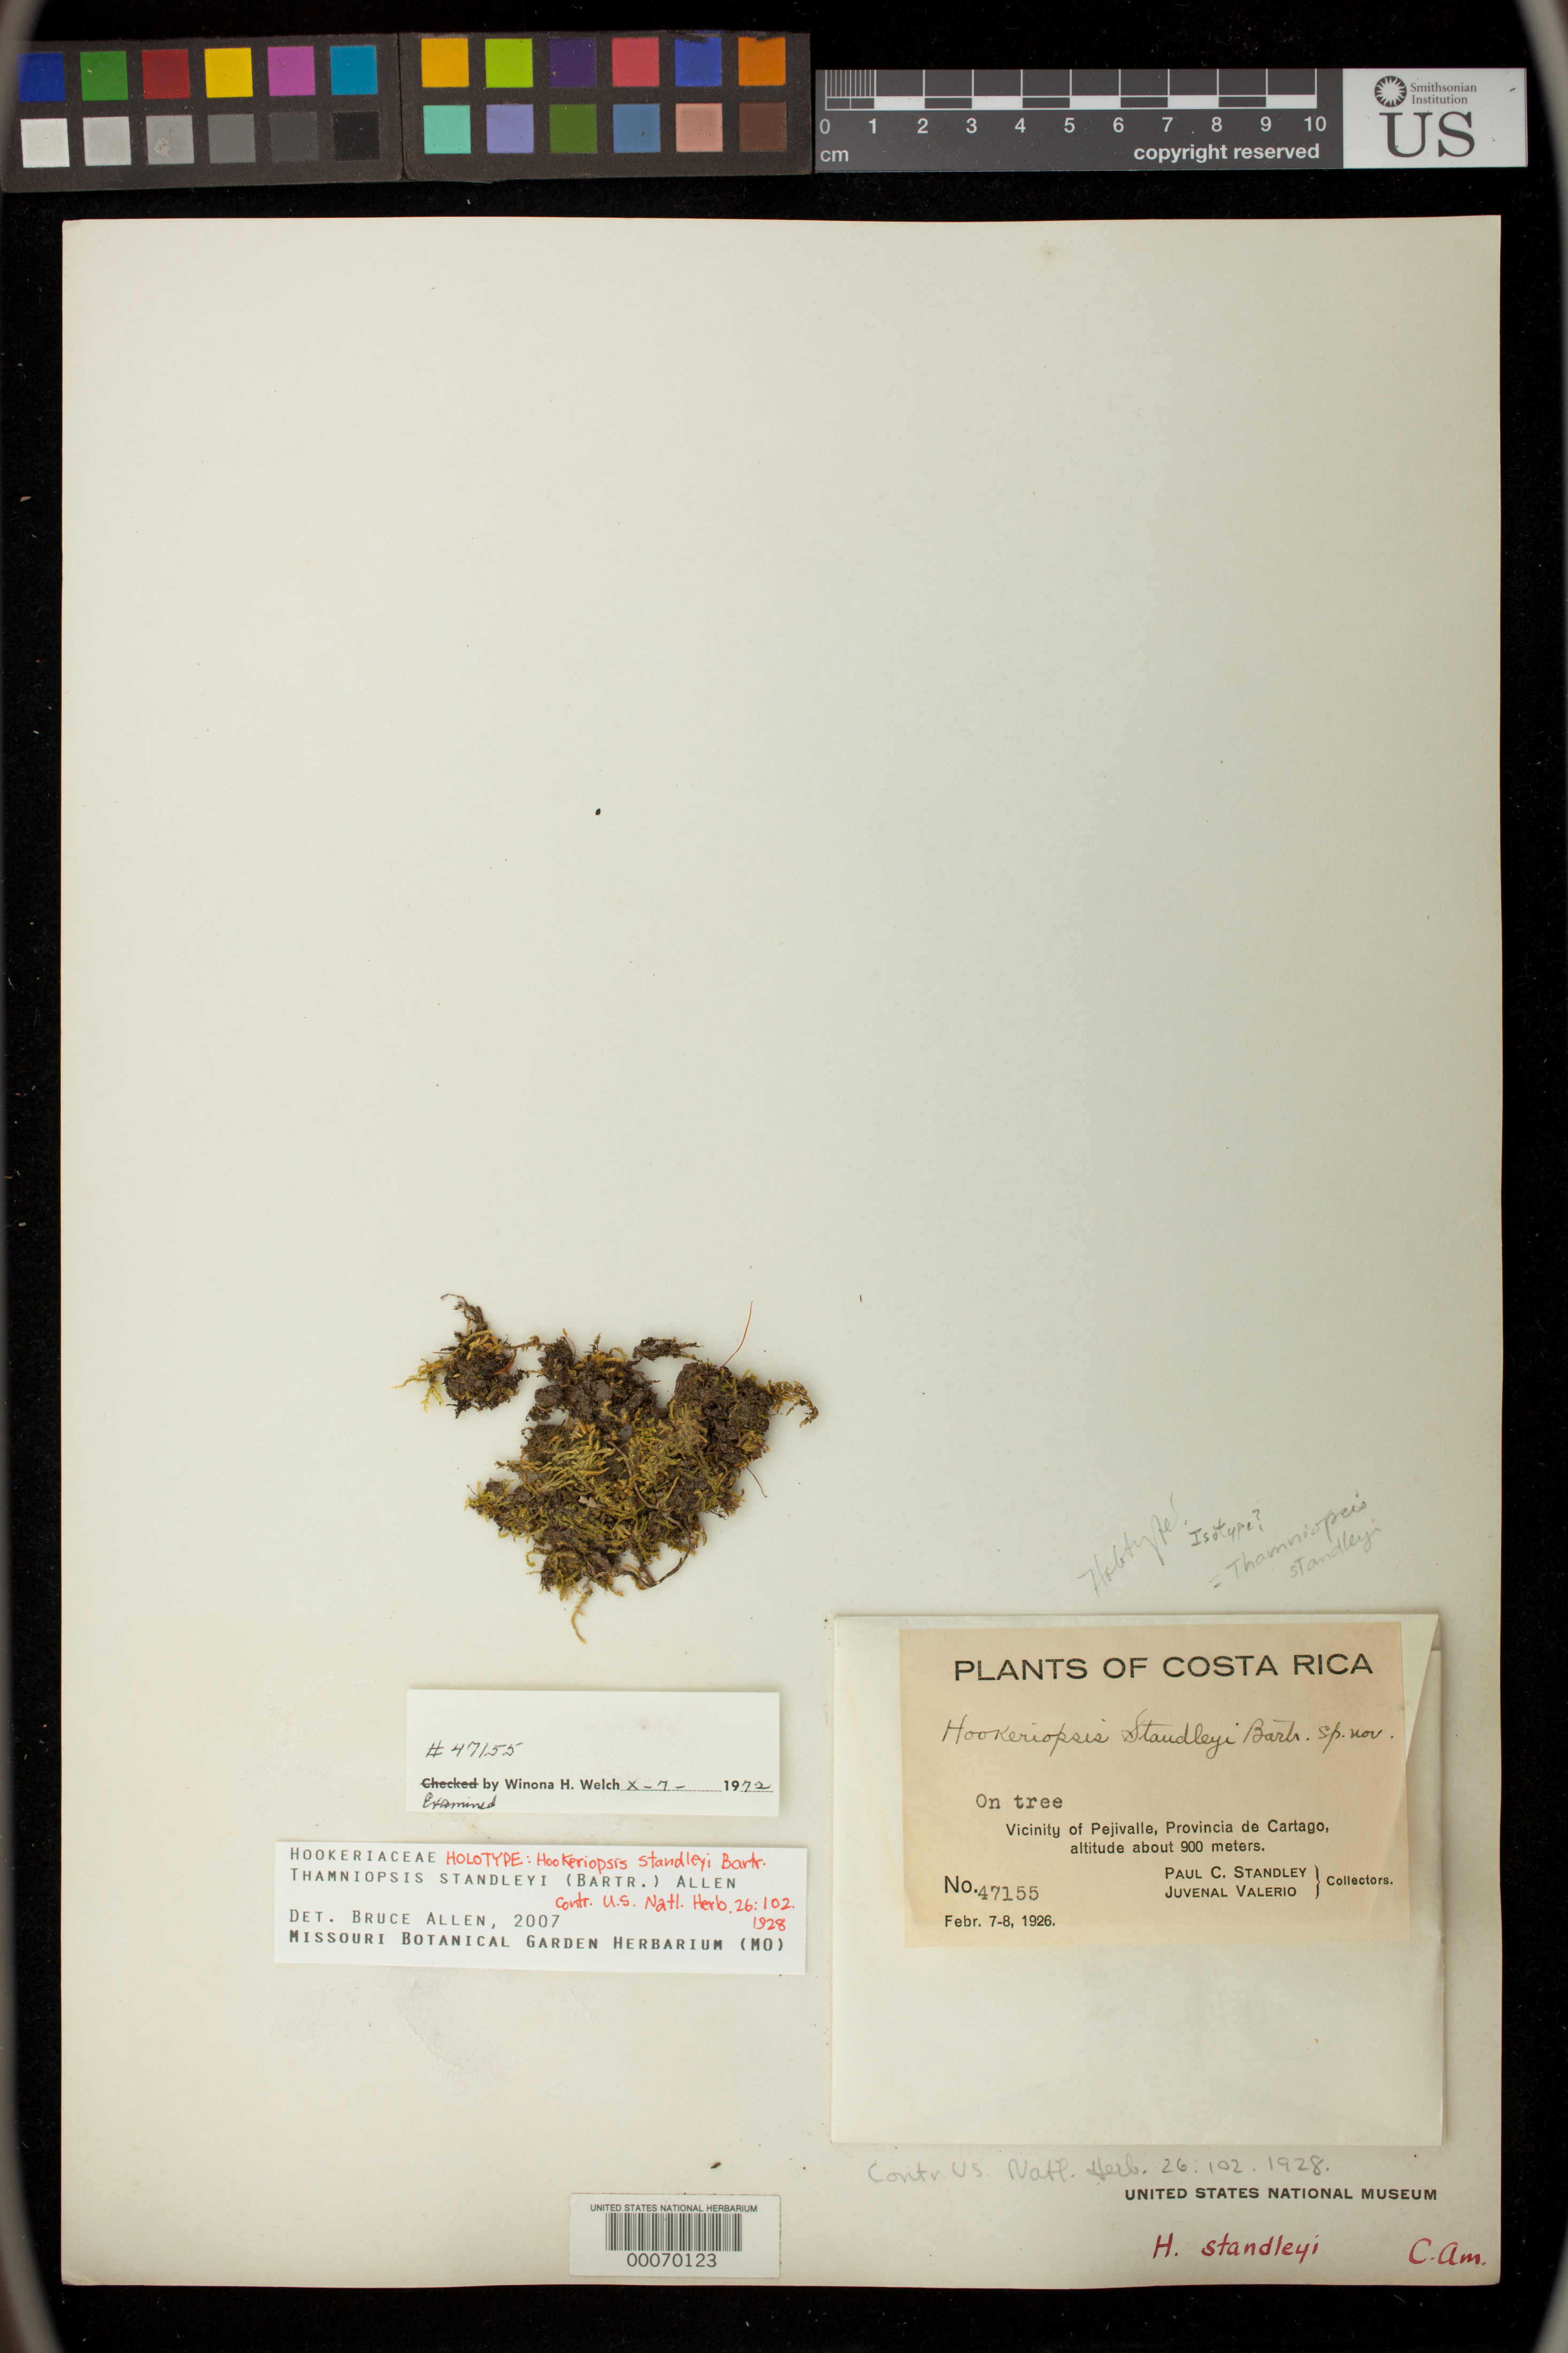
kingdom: Plantae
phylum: Bryophyta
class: Bryopsida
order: Hookeriales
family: Pilotrichaceae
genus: Hookeriopsis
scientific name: Hookeriopsis standleyi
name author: E.B. Bartram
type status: Holotype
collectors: P. C. Standley & J. Valerio R.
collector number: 47155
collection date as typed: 07 Feb 1926 to 08 Feb 1926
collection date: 1926-02-07/1926-02-08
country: Costa Rica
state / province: Cartago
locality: Vicinity of Pejivalle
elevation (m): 900